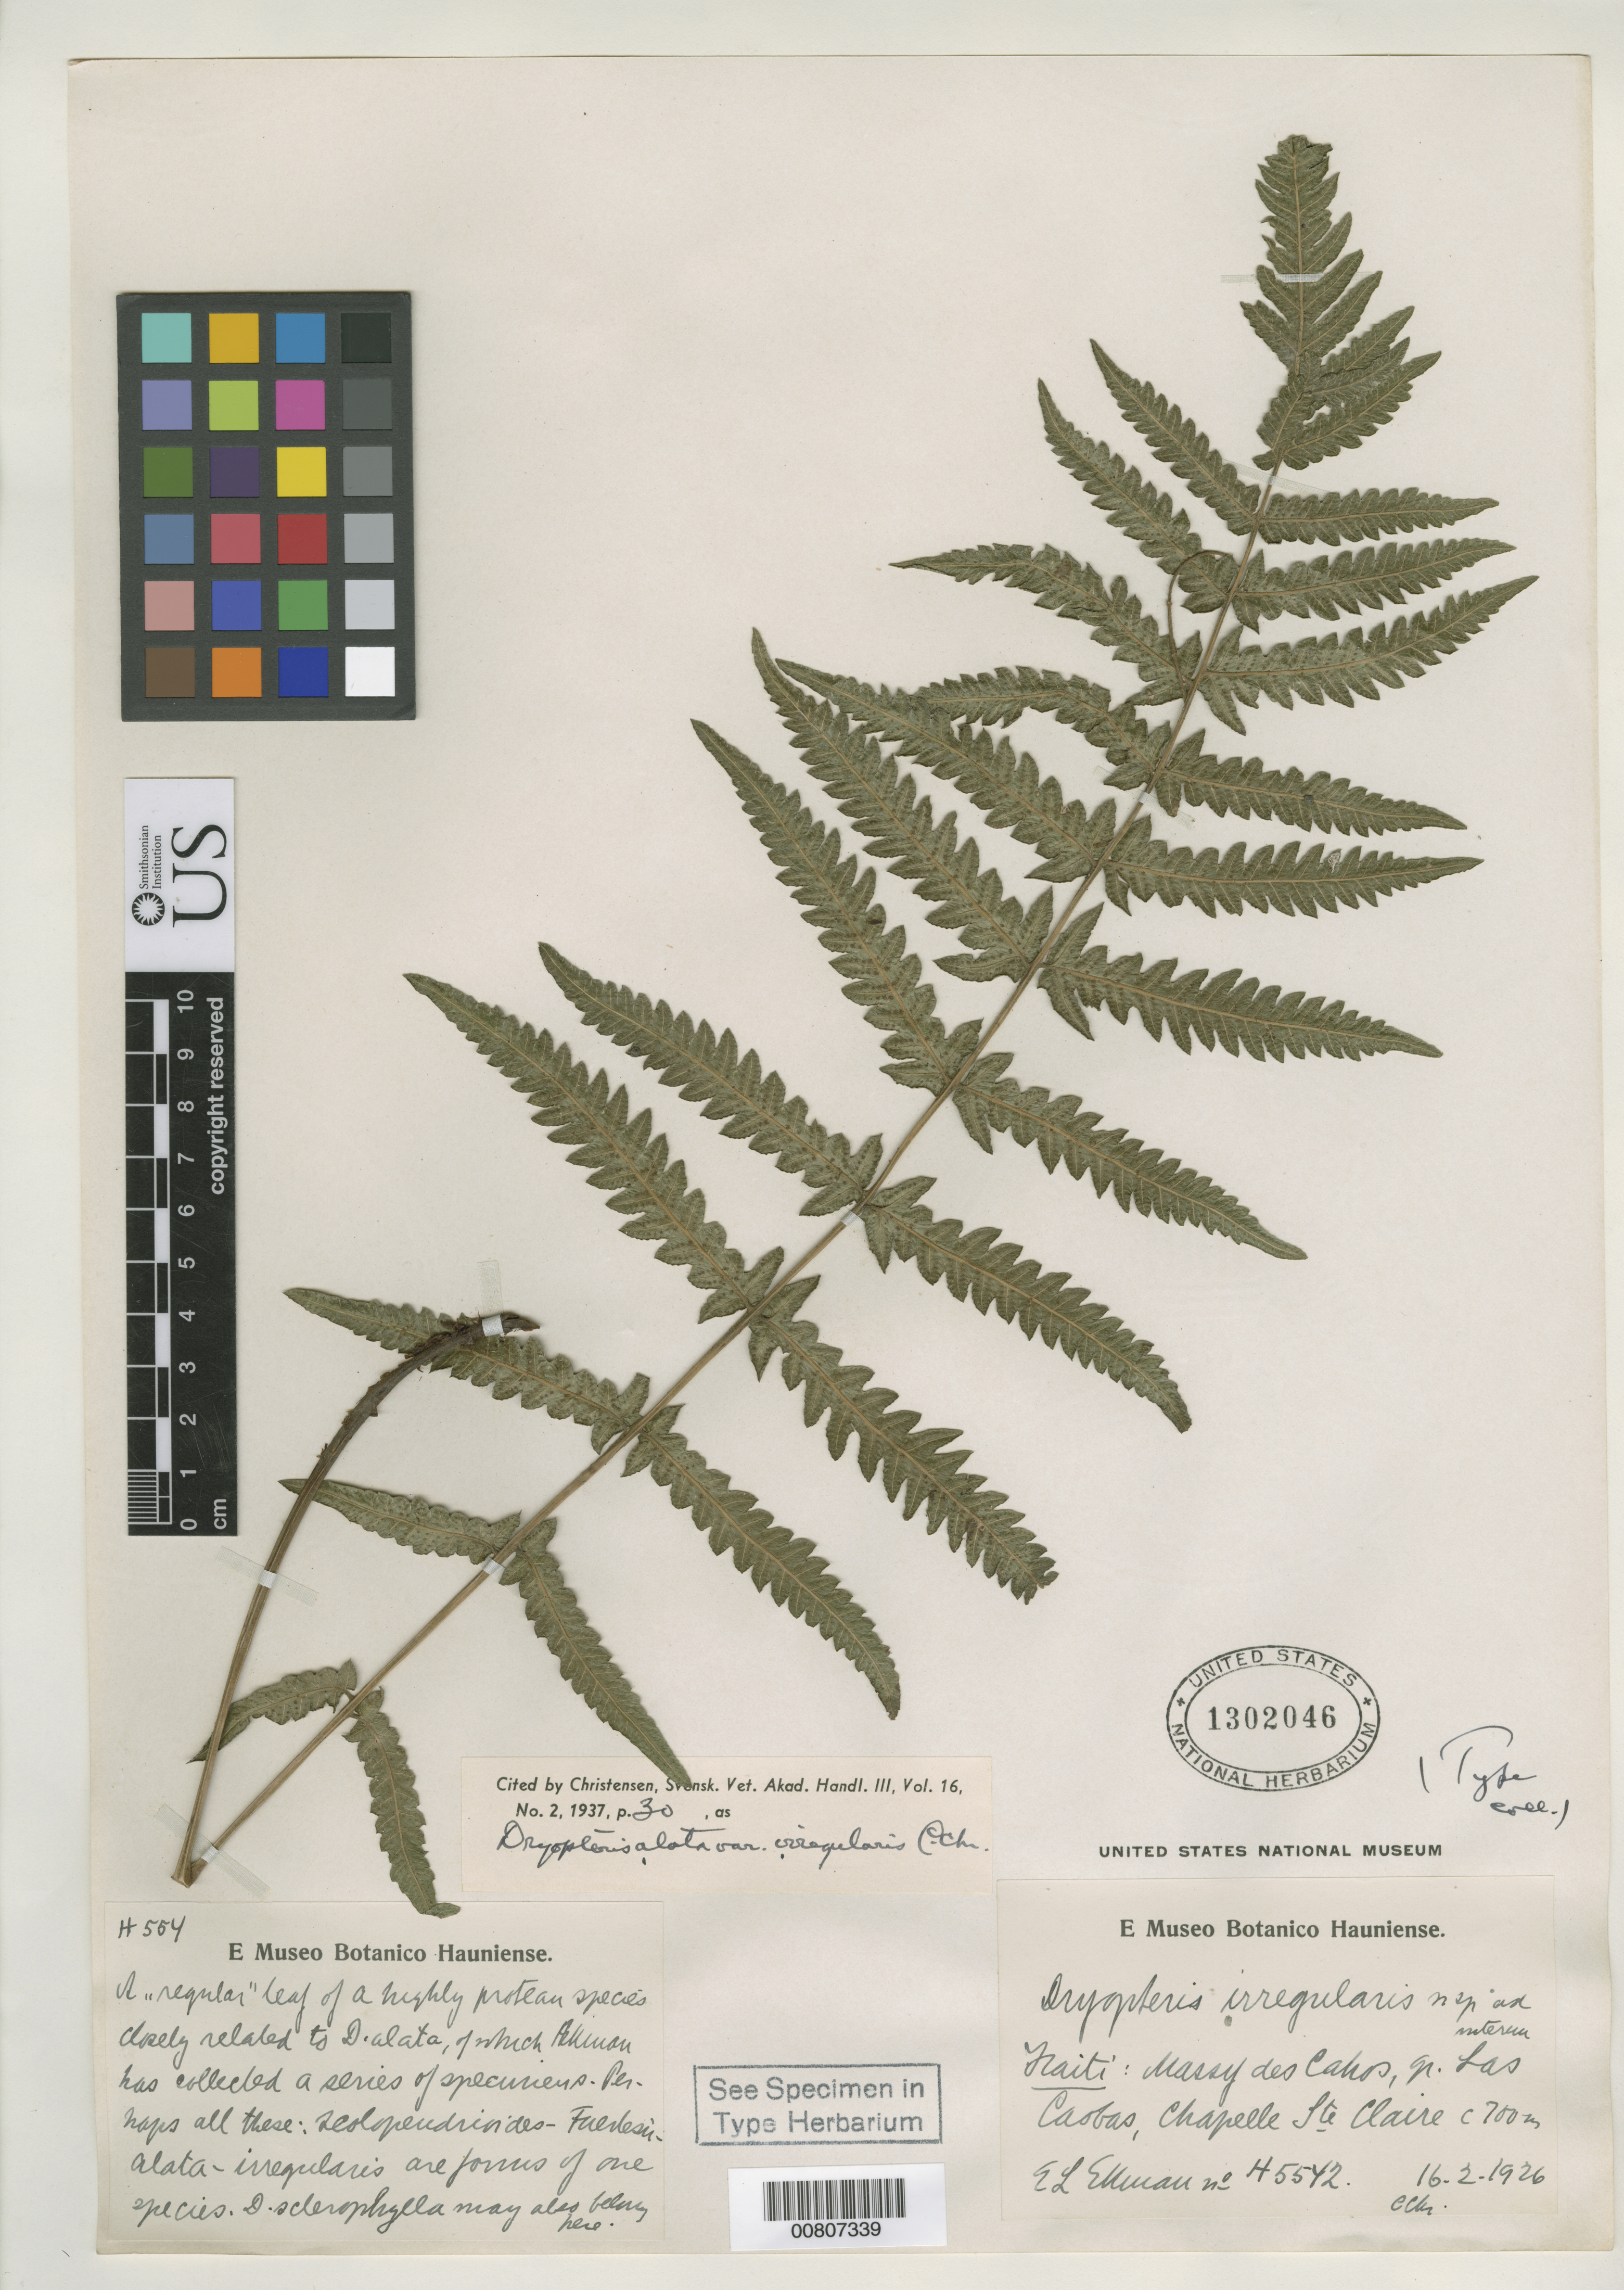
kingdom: Plantae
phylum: Tracheophyta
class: Polypodiopsida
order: Polypodiales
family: Dryopteridaceae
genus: Dryopteris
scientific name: Dryopteris alata var. irregularis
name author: C. Chr.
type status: Type Collection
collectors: E. L. Ekman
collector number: H5542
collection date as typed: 16 Feb 1926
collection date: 1926-02-16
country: Haiti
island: Hispaniola Island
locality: Massif des Cahos, Chapelle Ste. Claire.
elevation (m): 700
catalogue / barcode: US 1302046